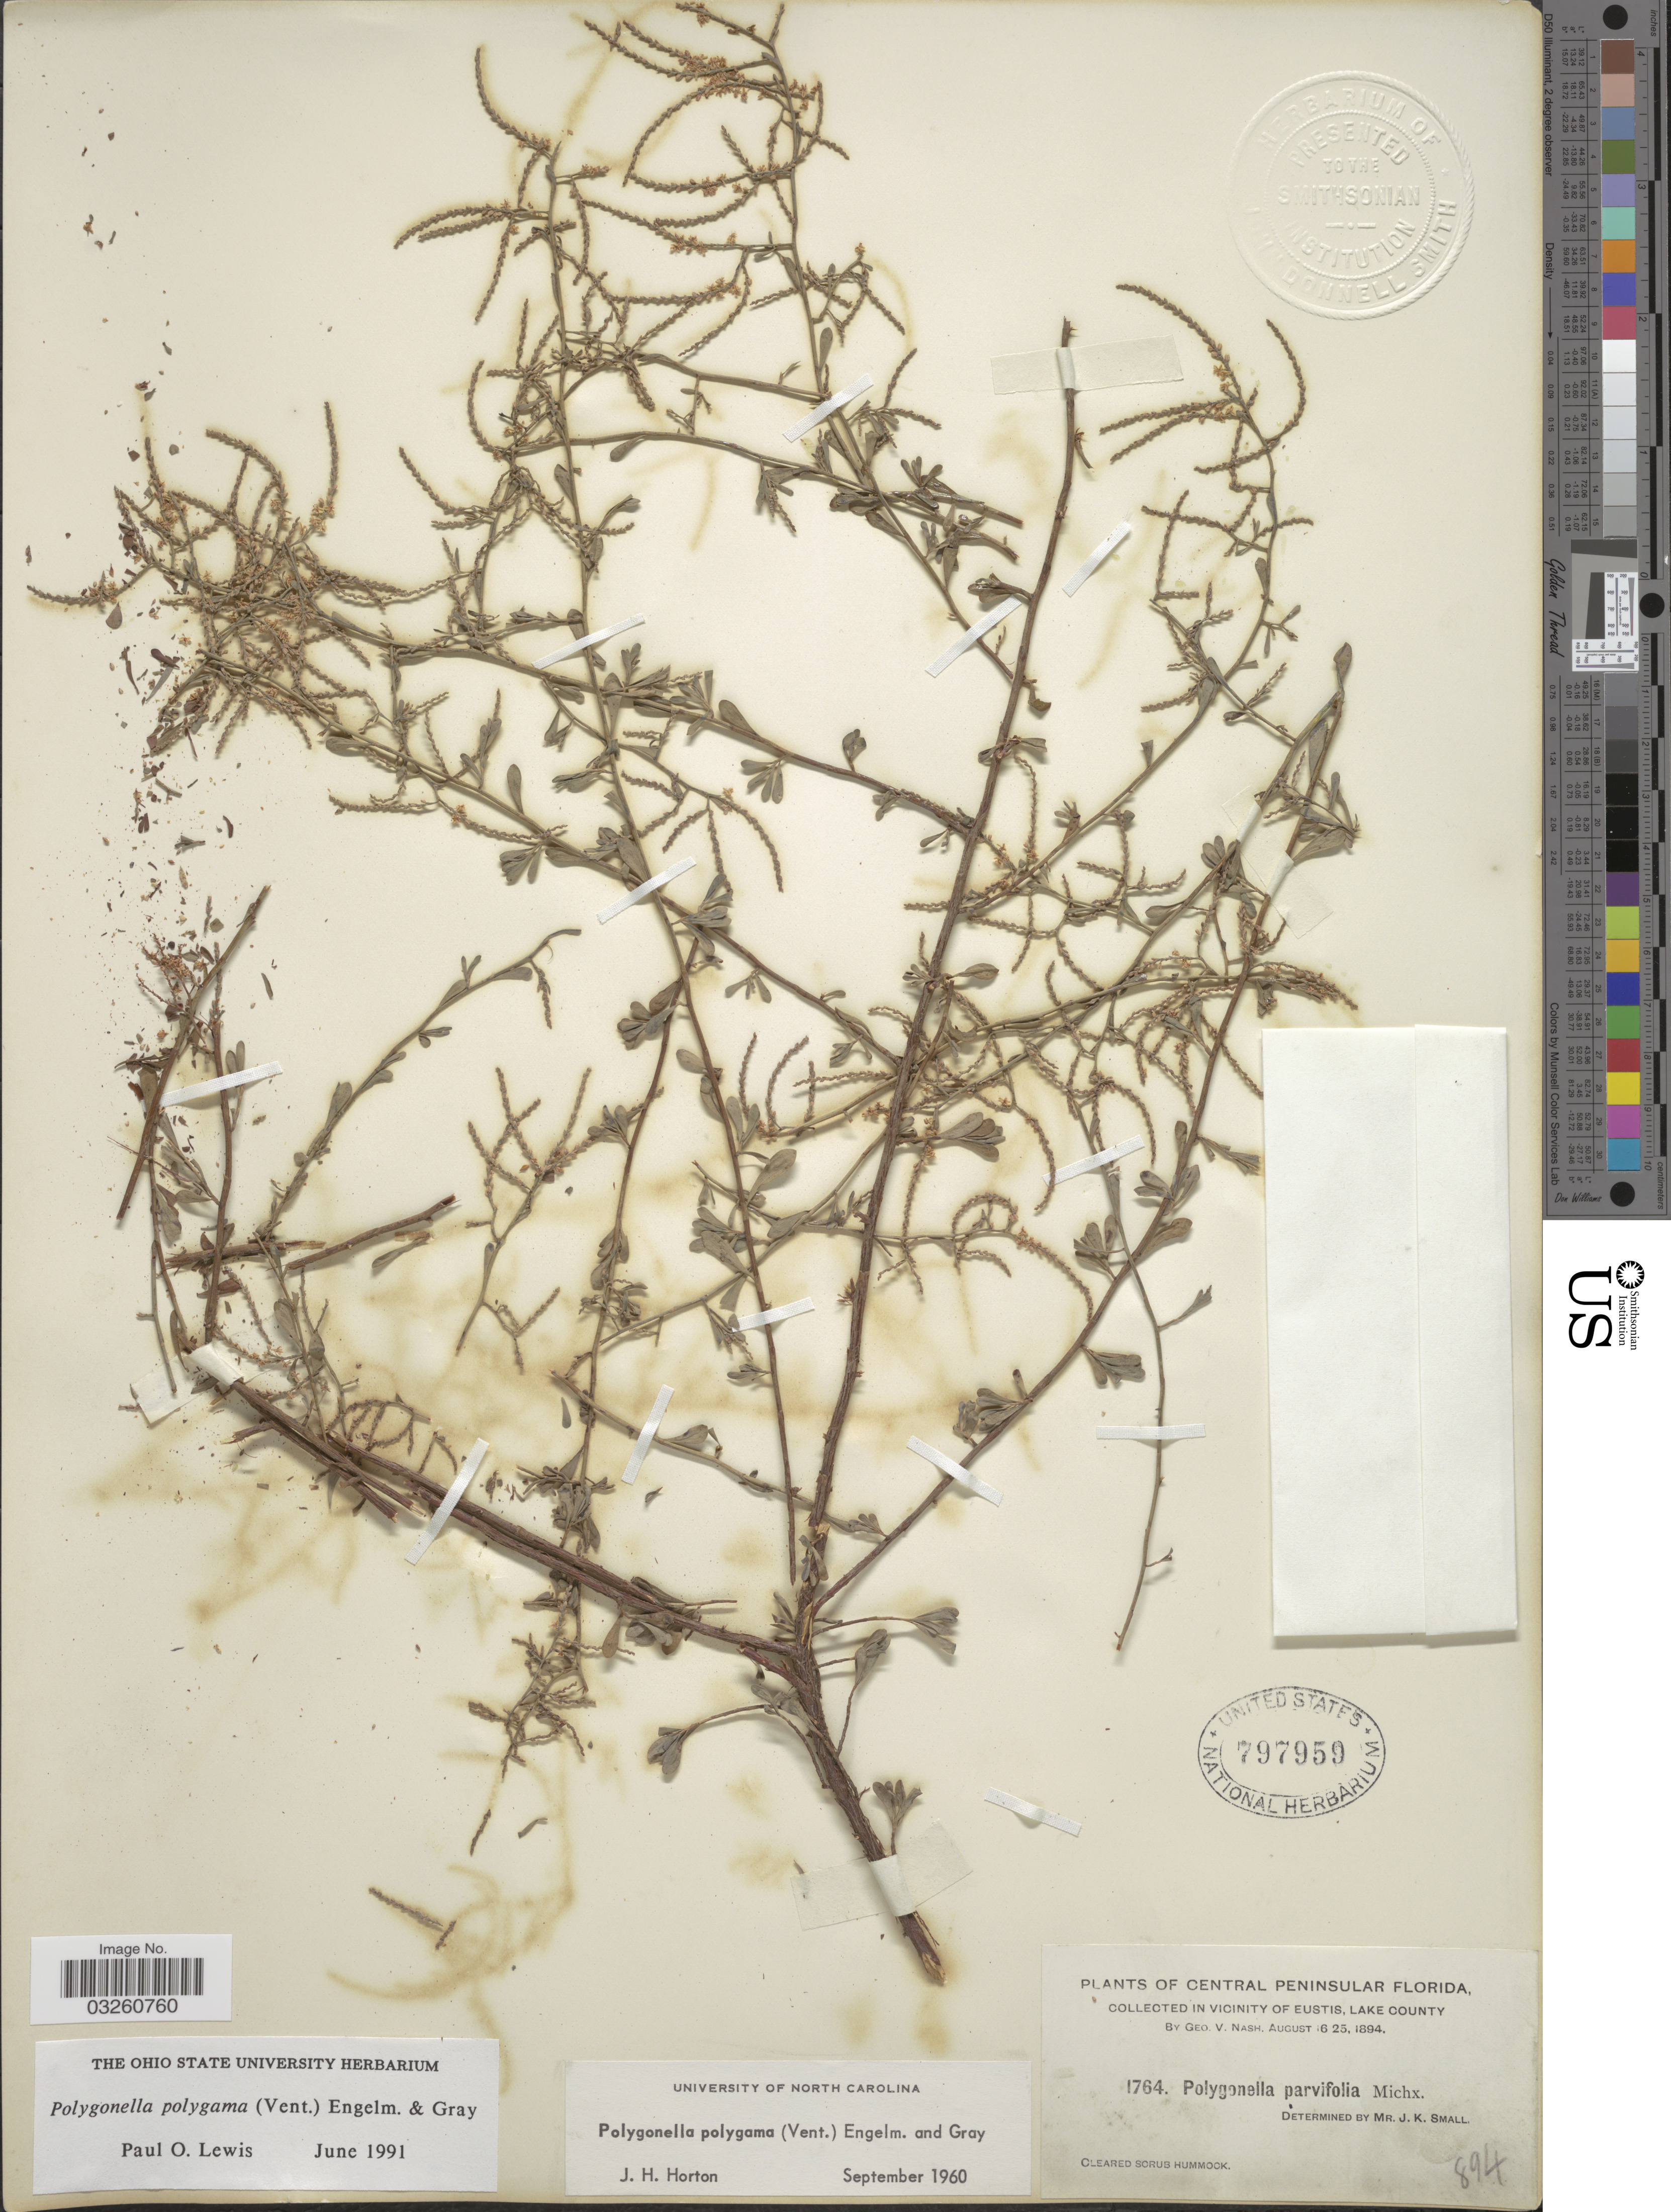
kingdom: Plantae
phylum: Tracheophyta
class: Magnoliopsida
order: Caryophyllales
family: Polygonaceae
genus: Polygonella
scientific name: Polygonella polygama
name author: (Vent.) Engelm. & A. Gray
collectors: G. V. Nash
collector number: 1764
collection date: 1894-08-06/1894-08-25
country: United States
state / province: Florida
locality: Central Peninsular Florida. In vicinity of Eustis, Lake County.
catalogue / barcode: US 797959